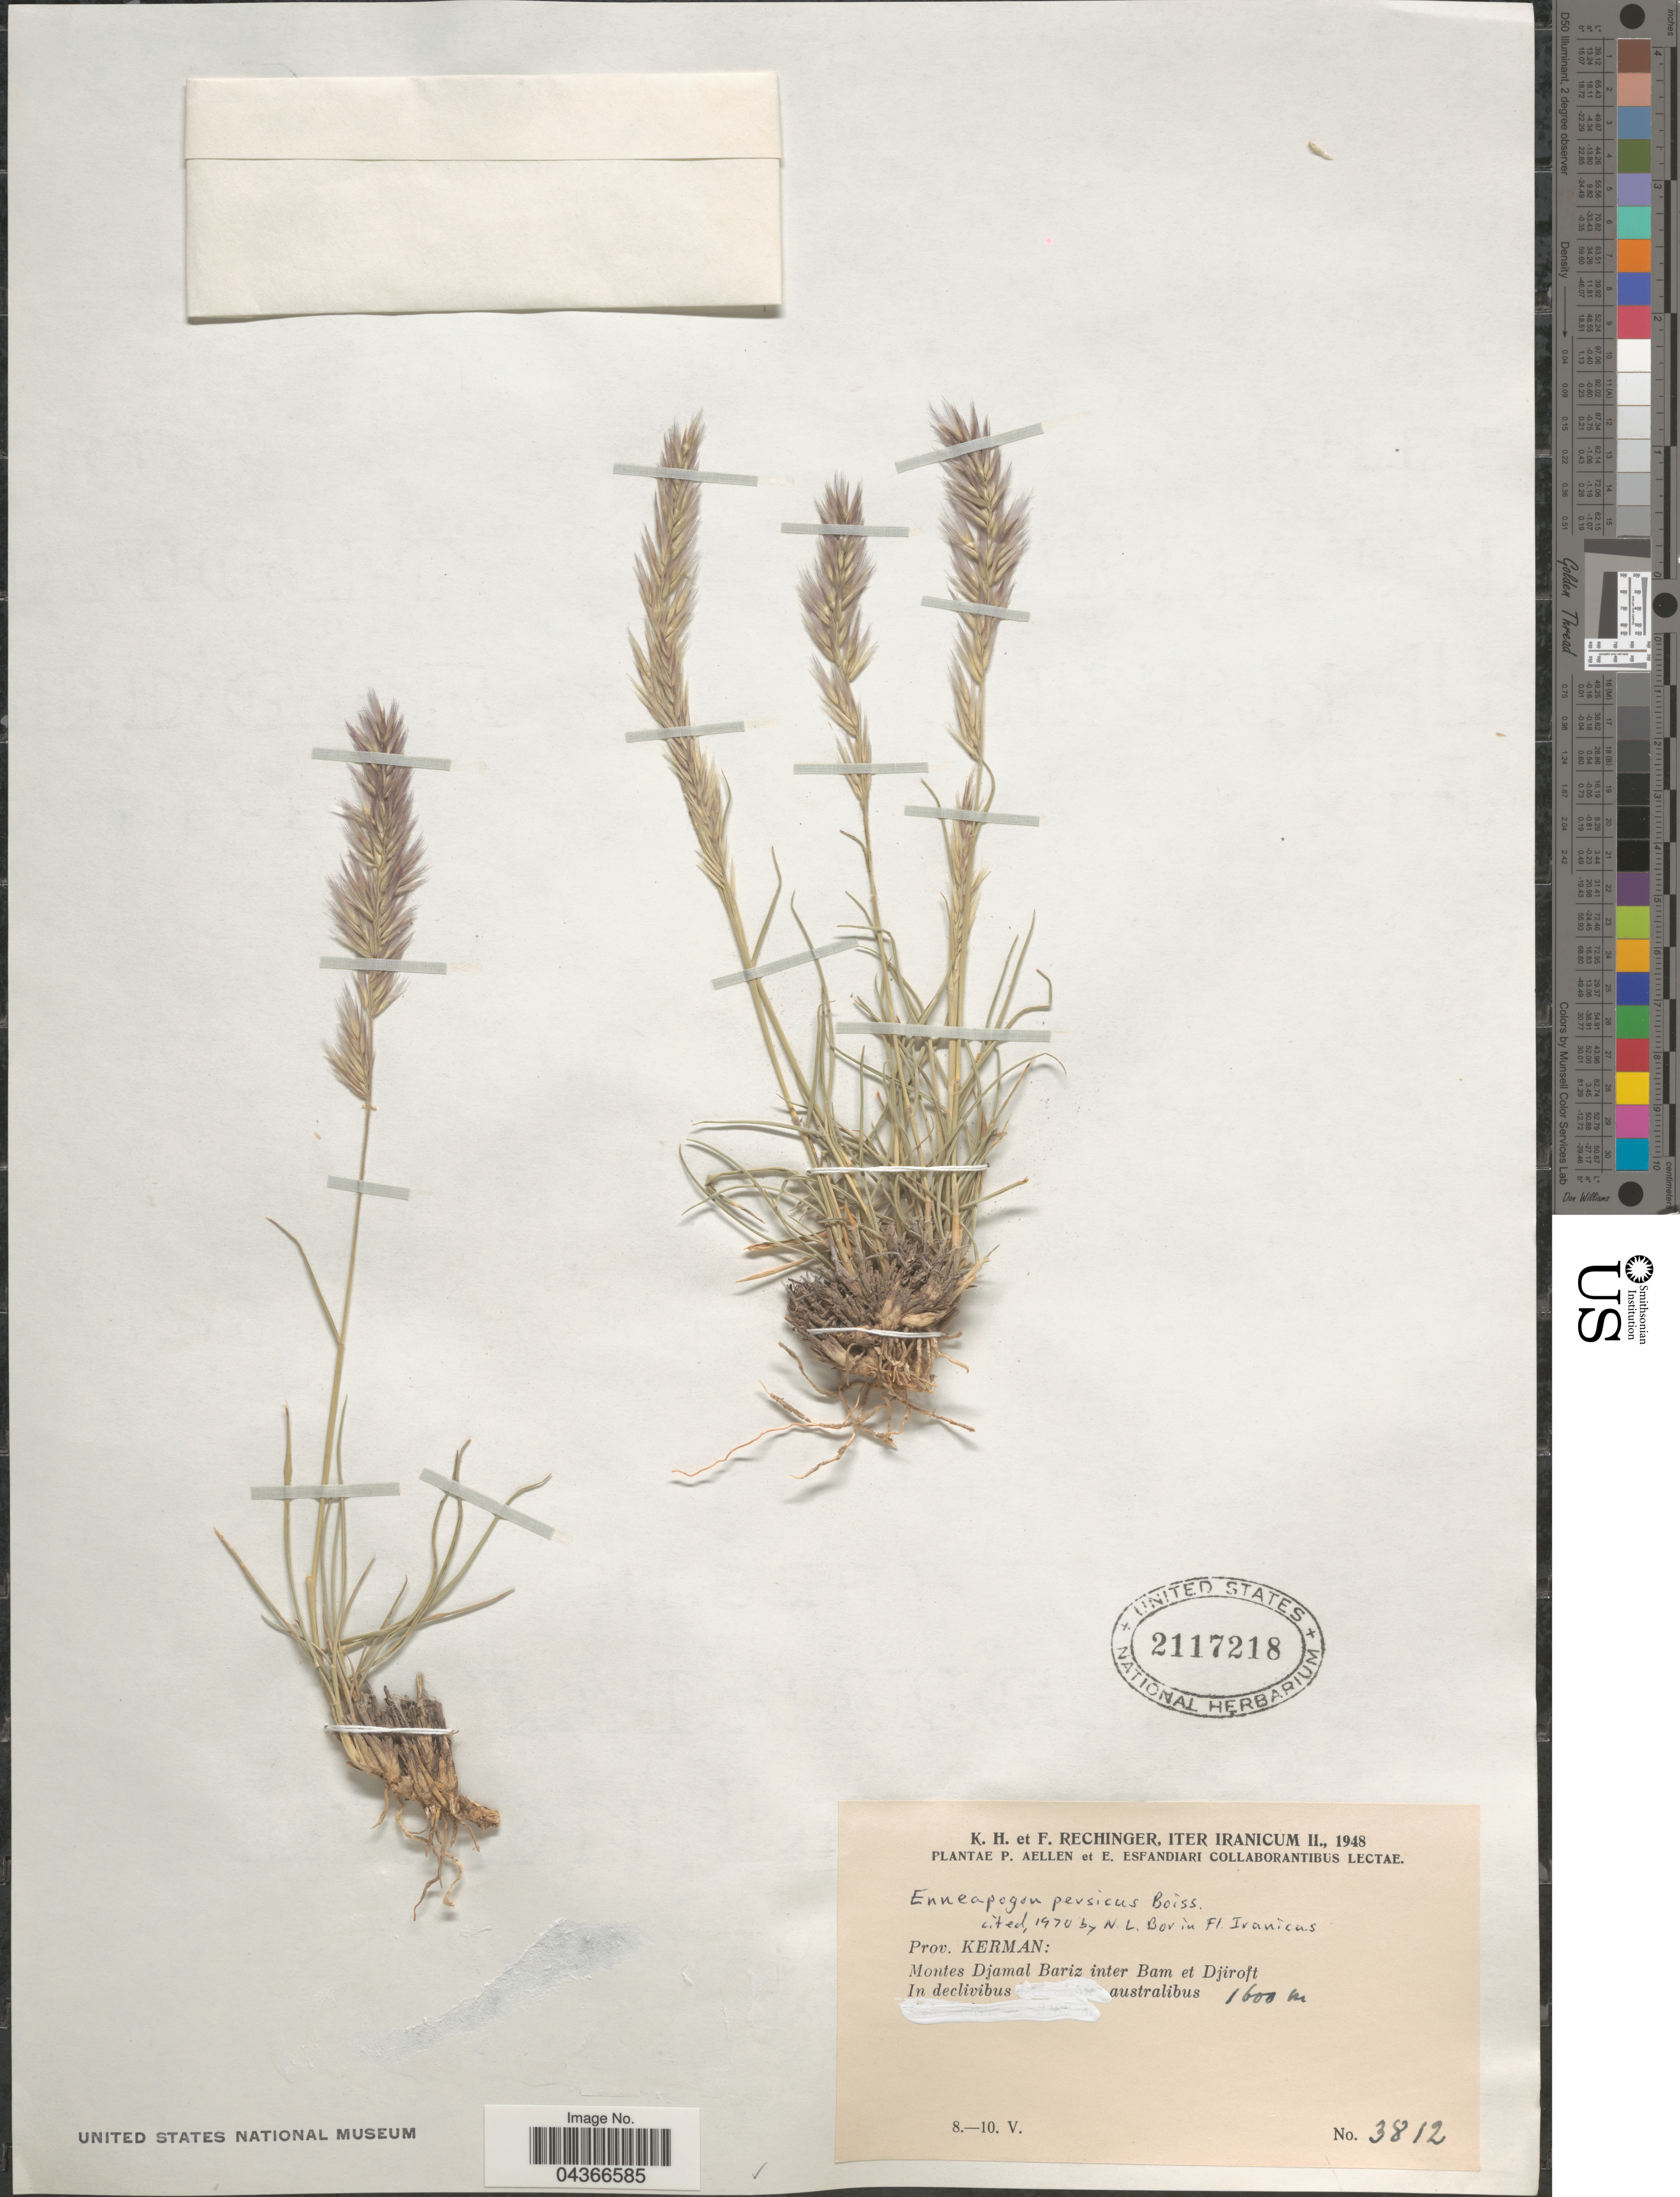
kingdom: Plantae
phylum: Tracheophyta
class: Liliopsida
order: Poales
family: Poaceae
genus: Enneapogon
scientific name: Enneapogon persicus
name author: Boiss.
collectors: K. H. Rechinger & F. Rechinger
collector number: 3812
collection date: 1948-05-08/1948-05-10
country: Iran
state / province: Kerman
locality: Iter Iranicum II 1948. Montes Djamal Bariz inter Bam et Djiroft. In declivibus australibus.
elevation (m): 1600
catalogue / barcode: US 2117218